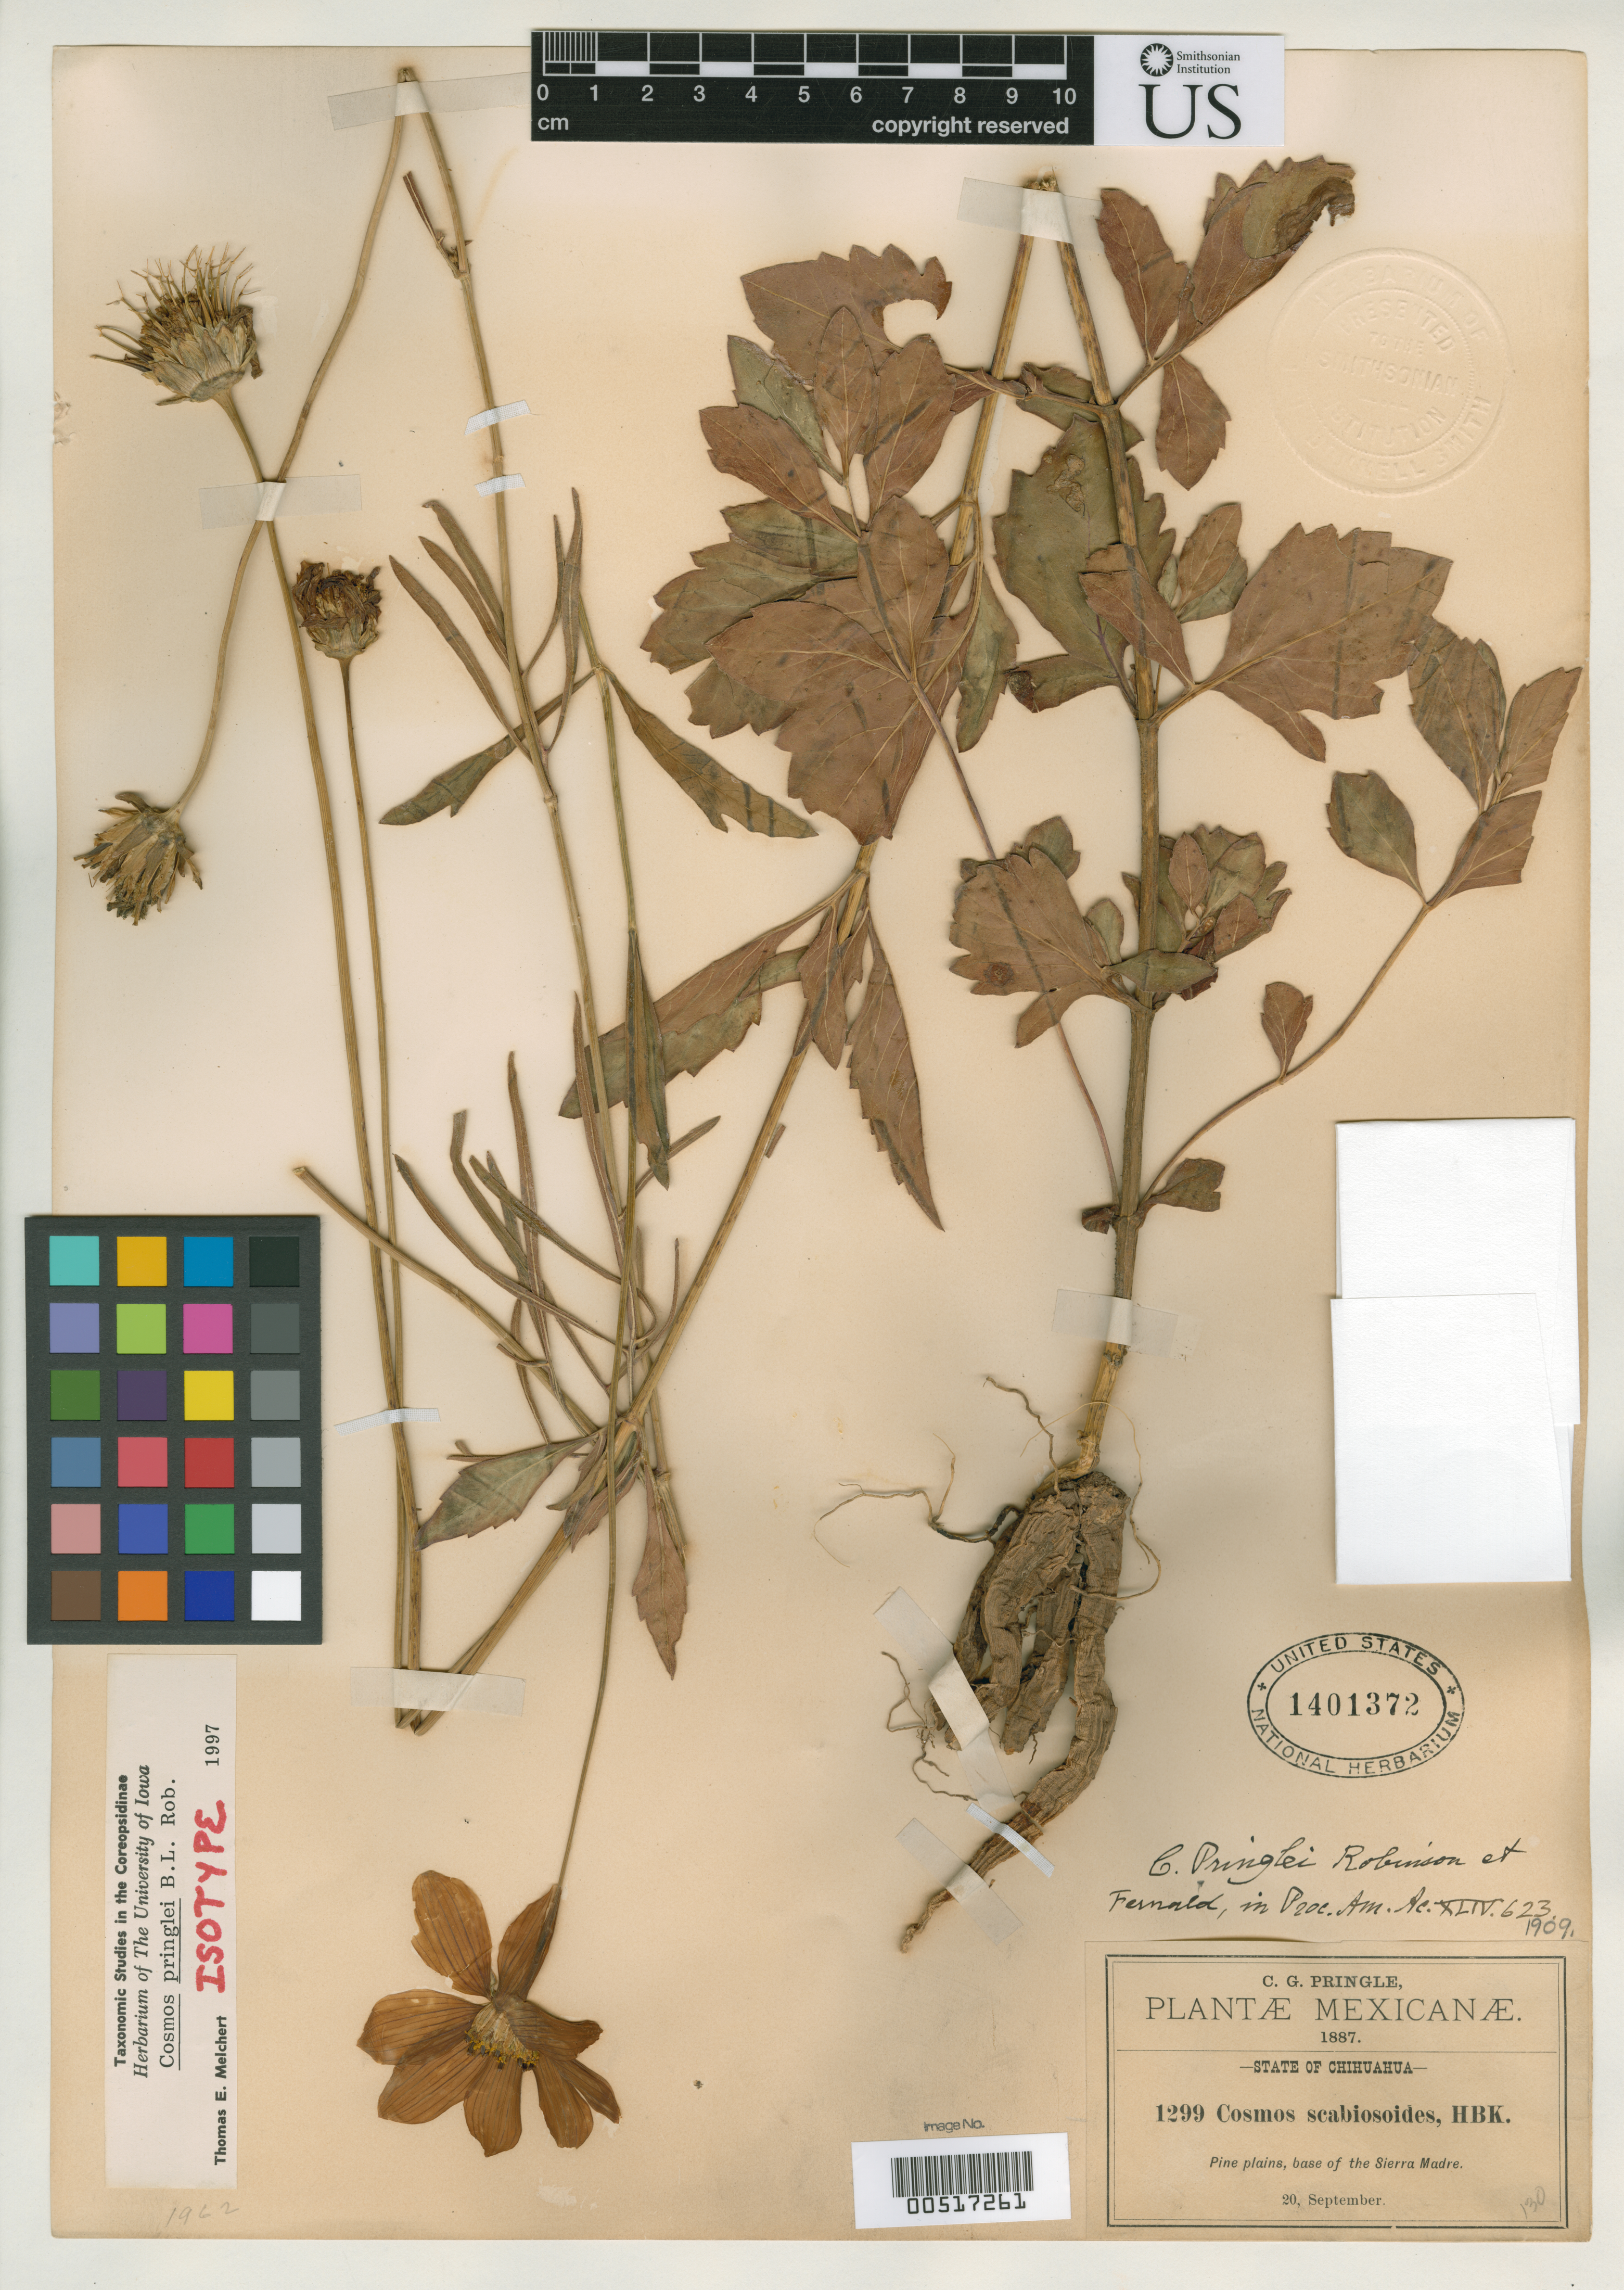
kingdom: Plantae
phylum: Tracheophyta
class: Magnoliopsida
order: Asterales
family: Asteraceae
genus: Cosmos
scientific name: Cosmos pringlei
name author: B.L. Rob. & Fernald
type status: Isotype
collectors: C. G. Pringle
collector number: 1299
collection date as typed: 20 Sep 1887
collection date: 1887-09-20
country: Mexico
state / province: Chihuahua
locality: Base of Sierra Madre.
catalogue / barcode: US 1401372